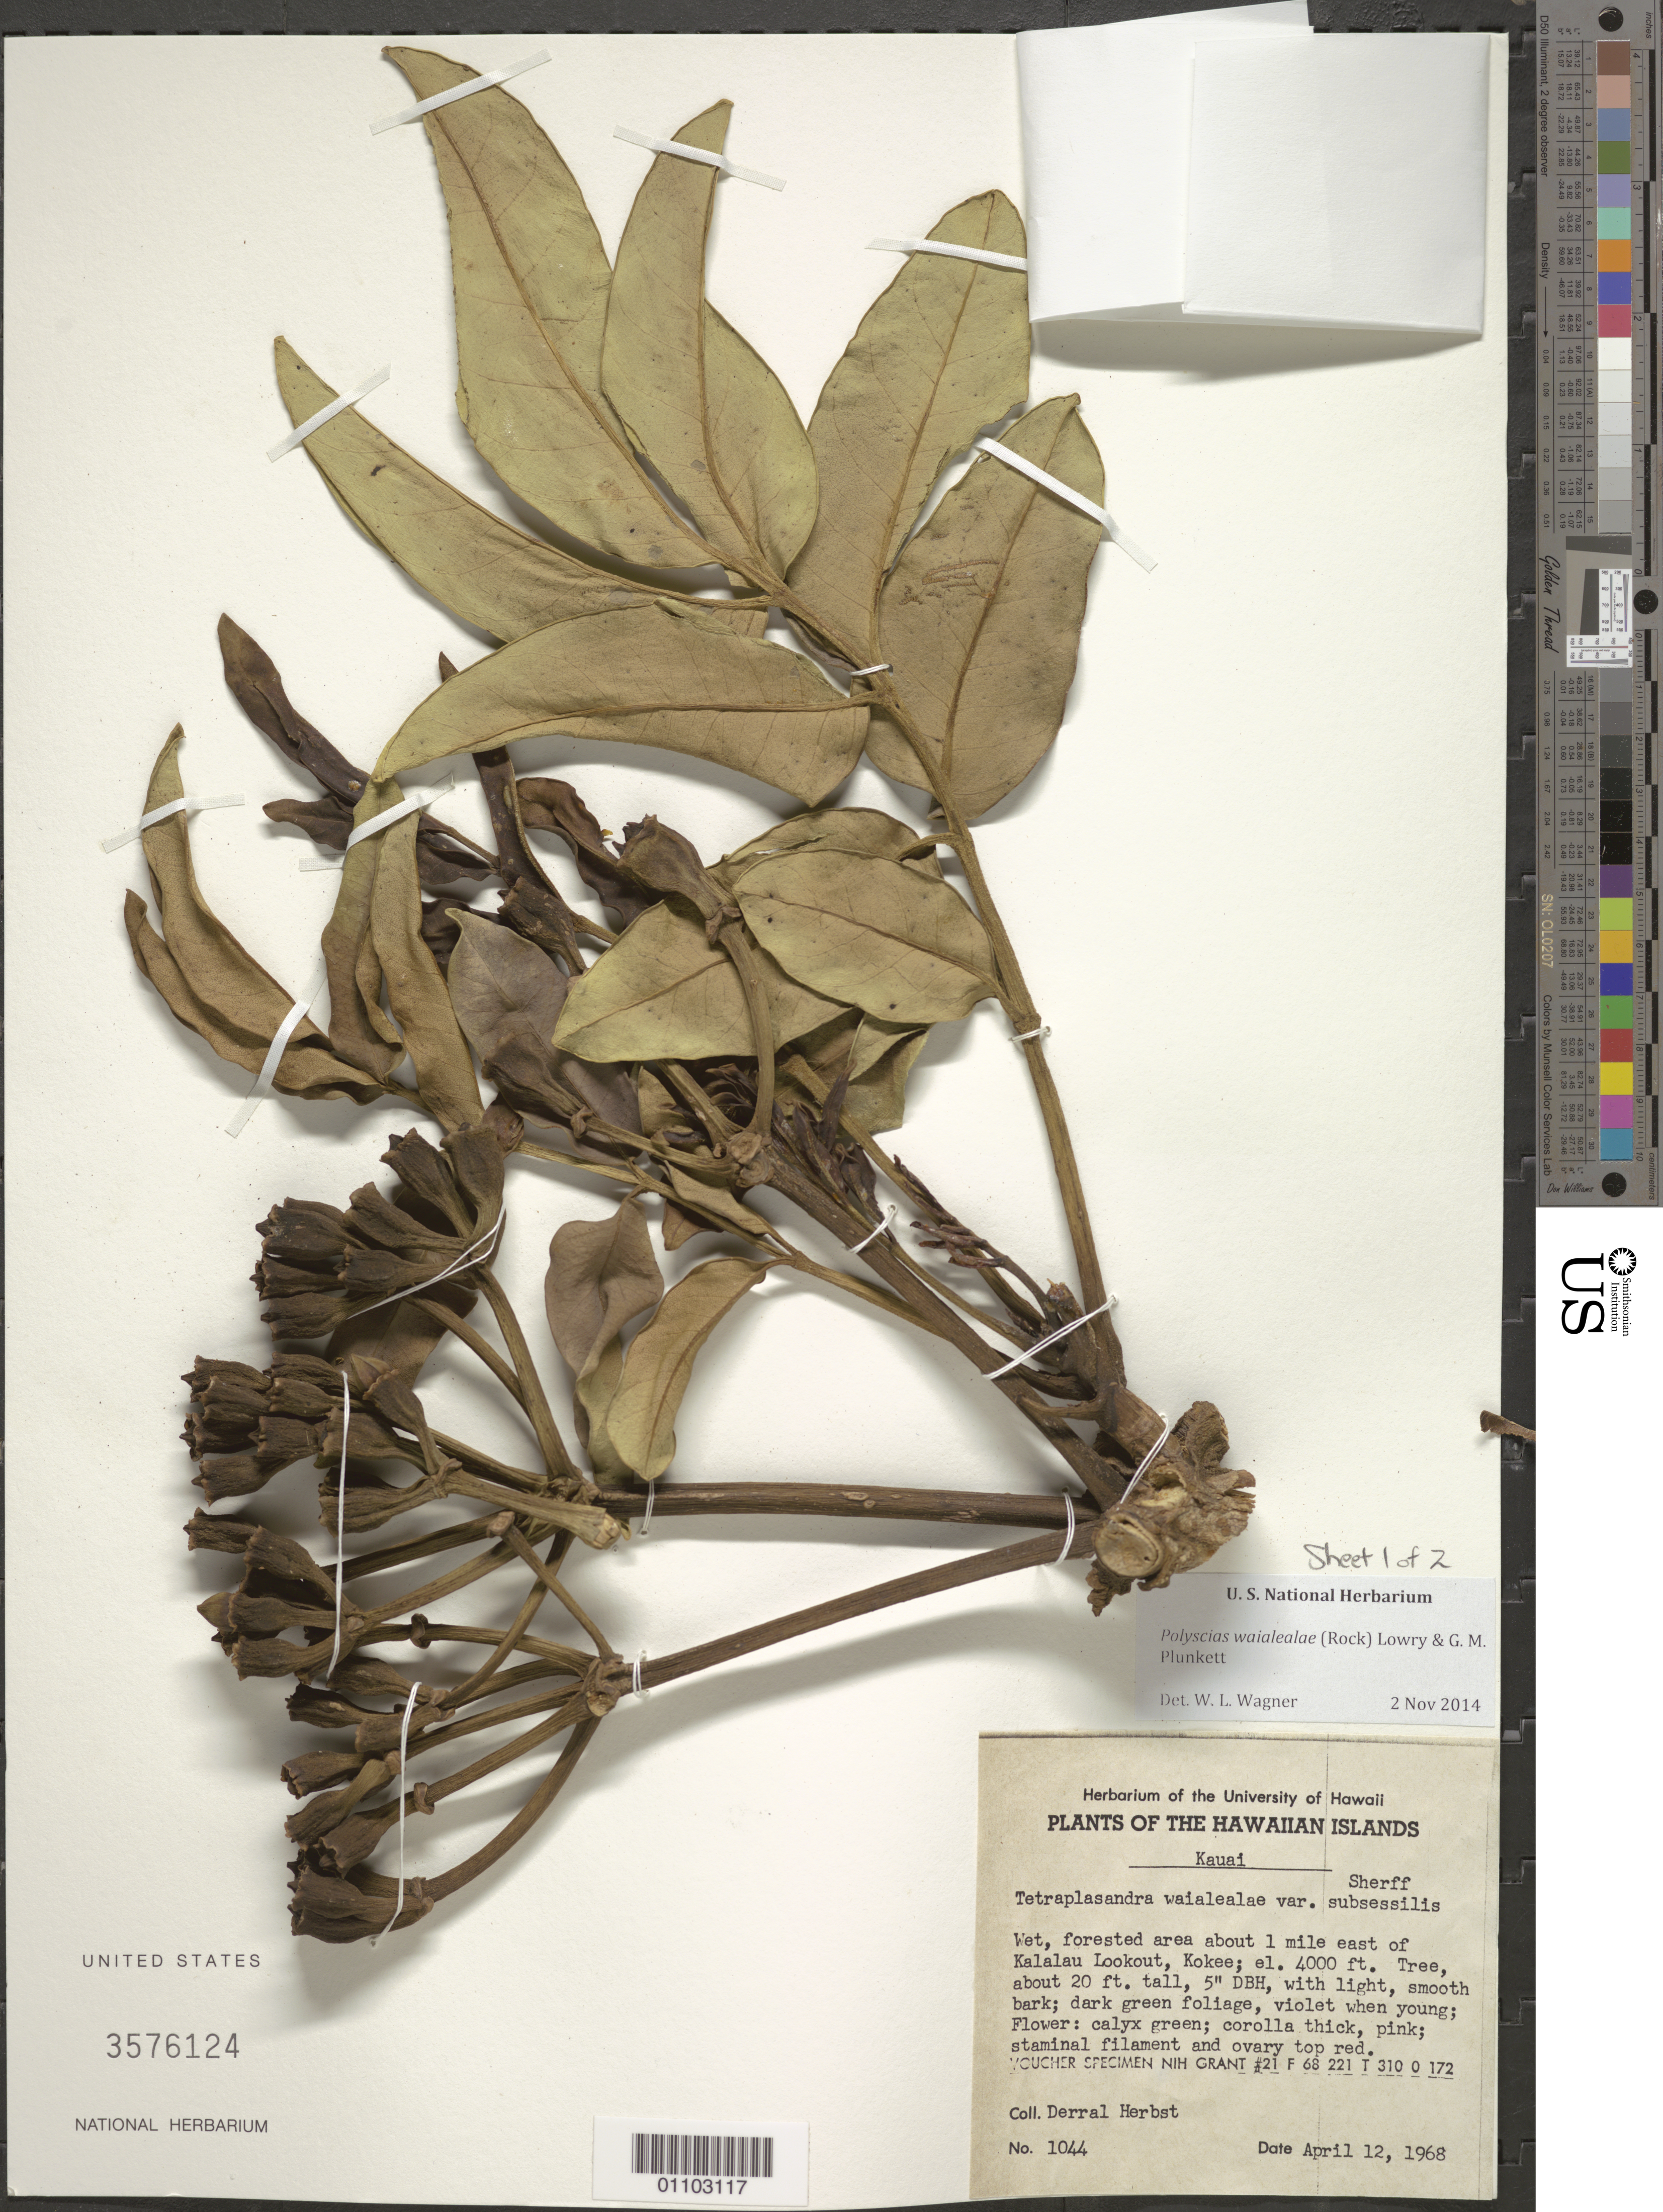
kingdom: Plantae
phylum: Tracheophyta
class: Magnoliopsida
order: Apiales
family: Araliaceae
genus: Polyscias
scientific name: Polyscias waialealae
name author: (Rock) Lowry & G. M. Plunkett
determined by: Wagner, W. L., (BOT), Smithsonian Institution - National Museum of Natural History (UNITED STATES)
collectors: D. R. Herbst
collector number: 1044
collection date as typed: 12 Apr 1968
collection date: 1968-04-12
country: United States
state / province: Hawaii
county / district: Kauai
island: Kaua'i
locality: Forested area about 1 mi E of Kalalau Lookout, Kokee.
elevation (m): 1219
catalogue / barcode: US 3576124